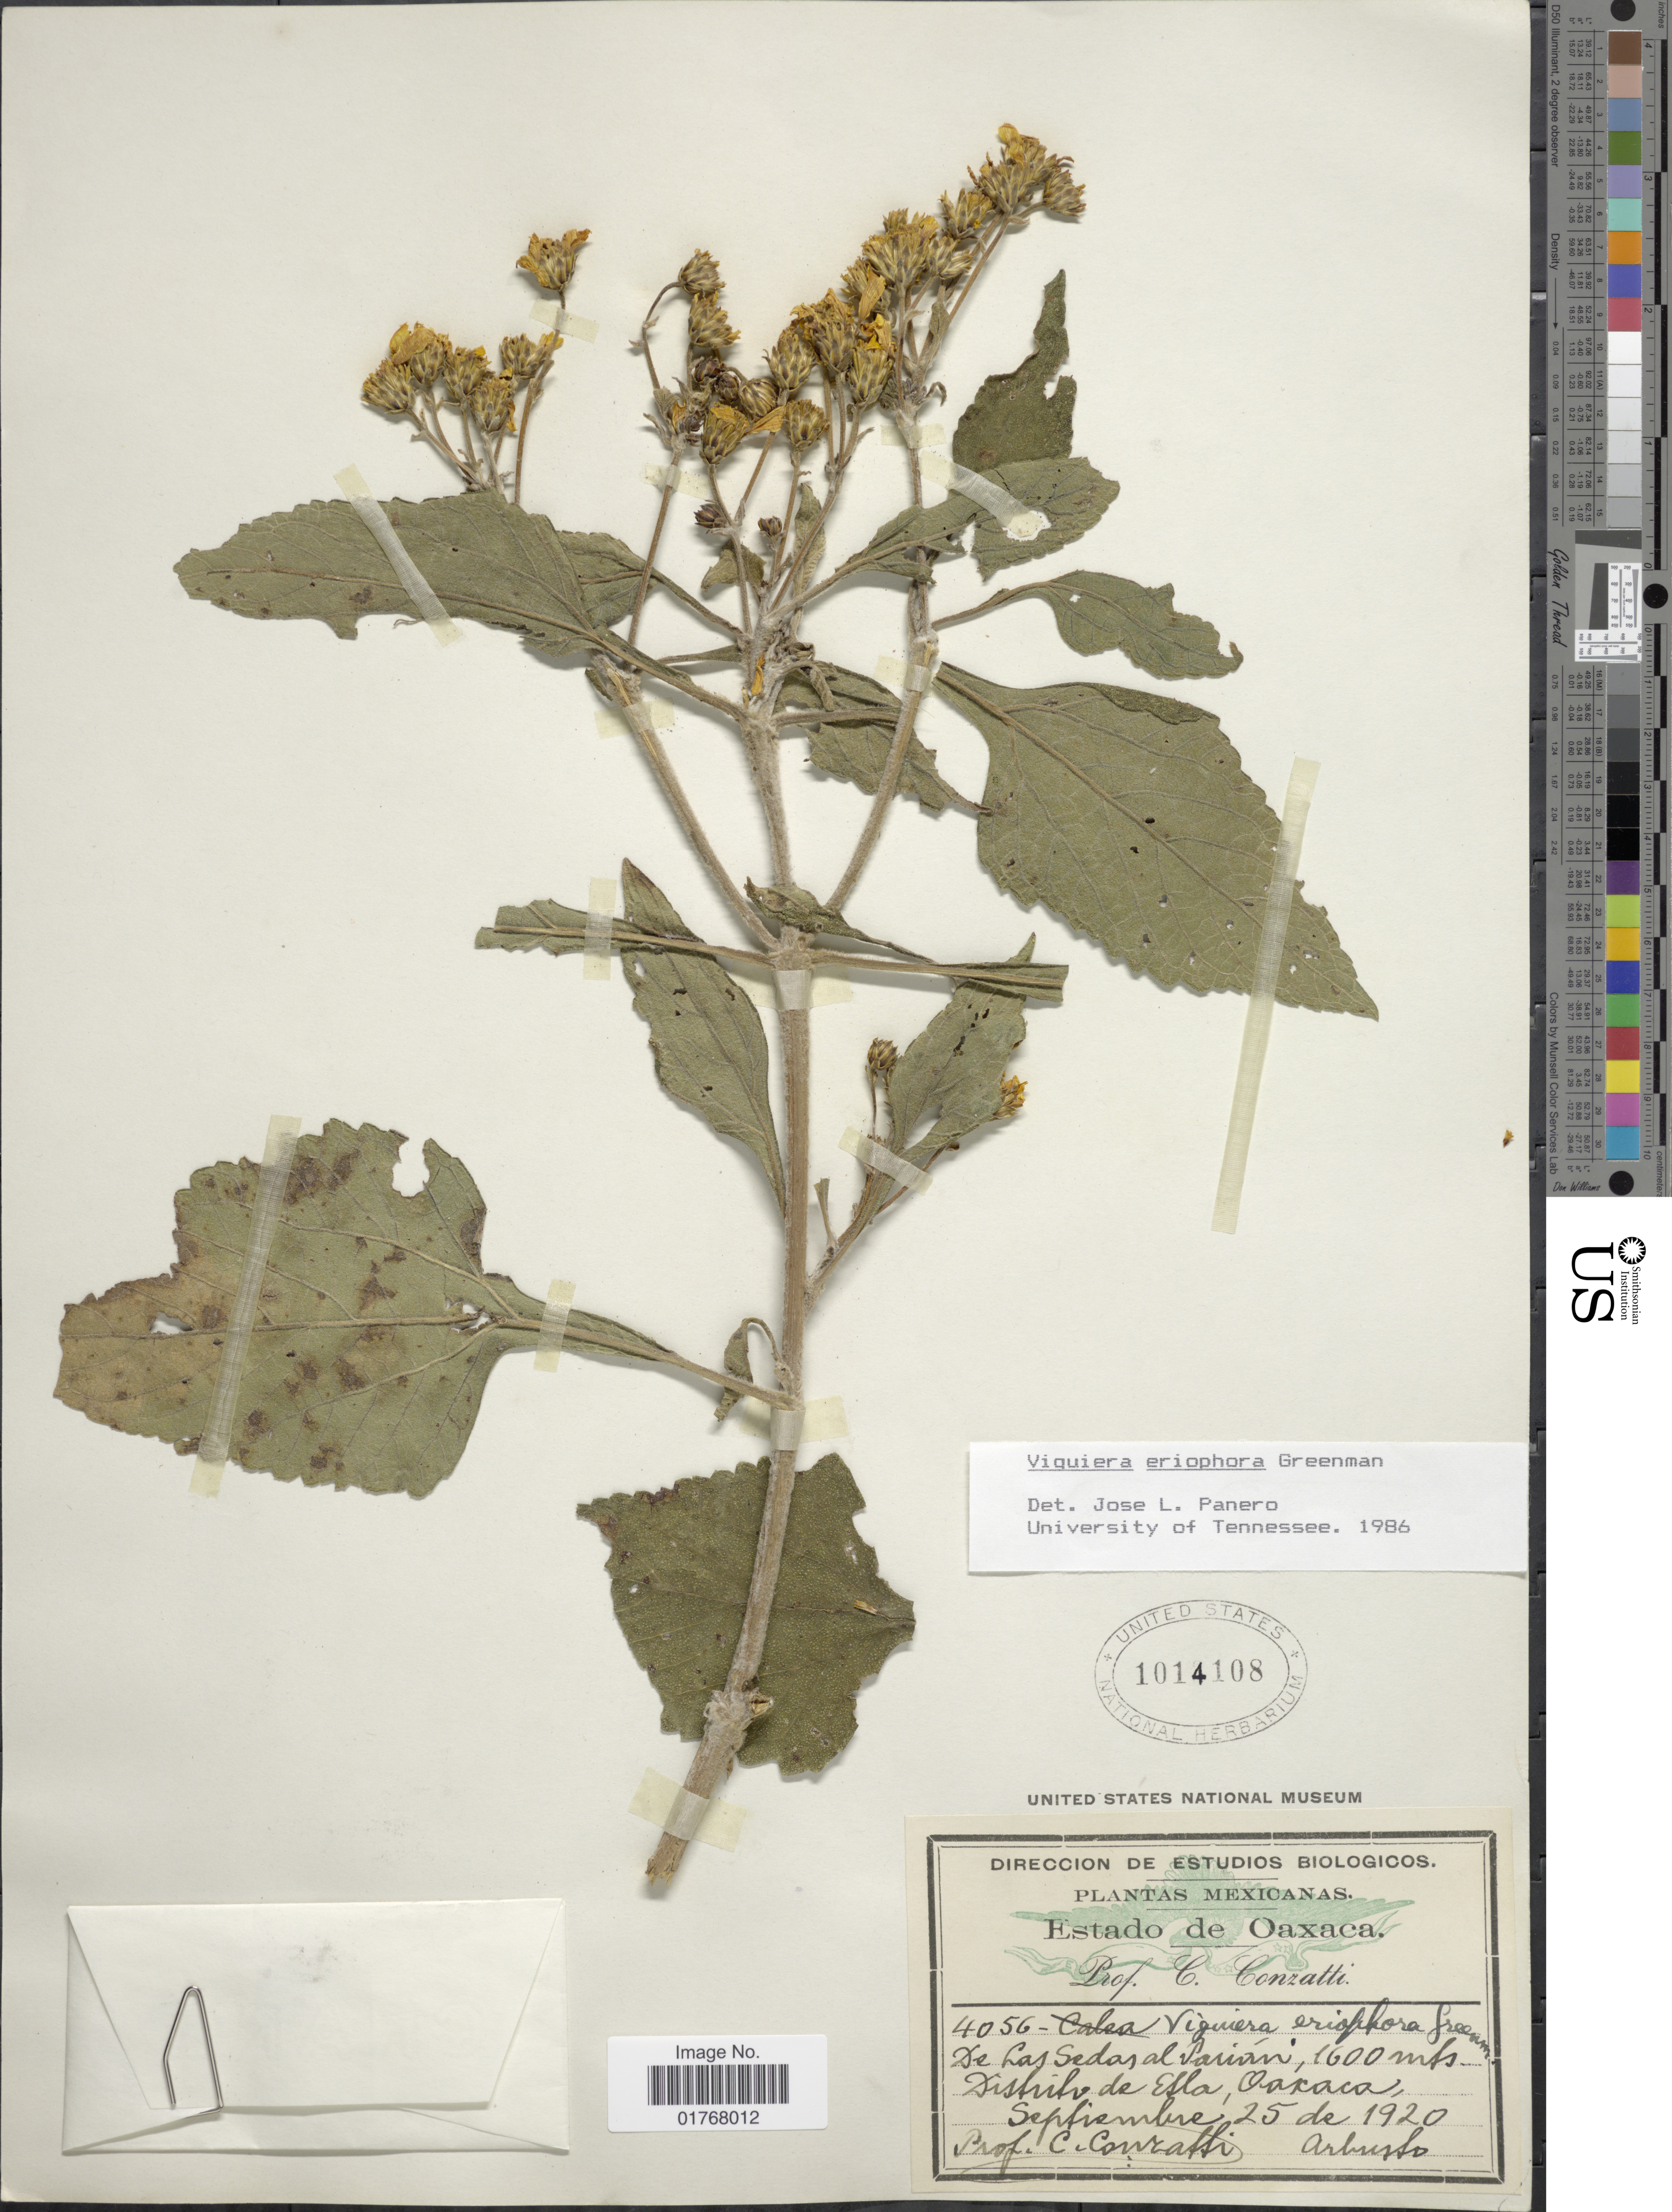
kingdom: Plantae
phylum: Tracheophyta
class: Magnoliopsida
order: Asterales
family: Asteraceae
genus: Viguiera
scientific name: Viguiera eriophora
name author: Greenm.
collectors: C. Conzatti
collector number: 4056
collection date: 1920-09-25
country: Mexico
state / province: Oaxaca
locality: De Las Sedar al Parián, Distrito de Esta, Oaxaca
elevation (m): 1600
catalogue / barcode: US 1014108